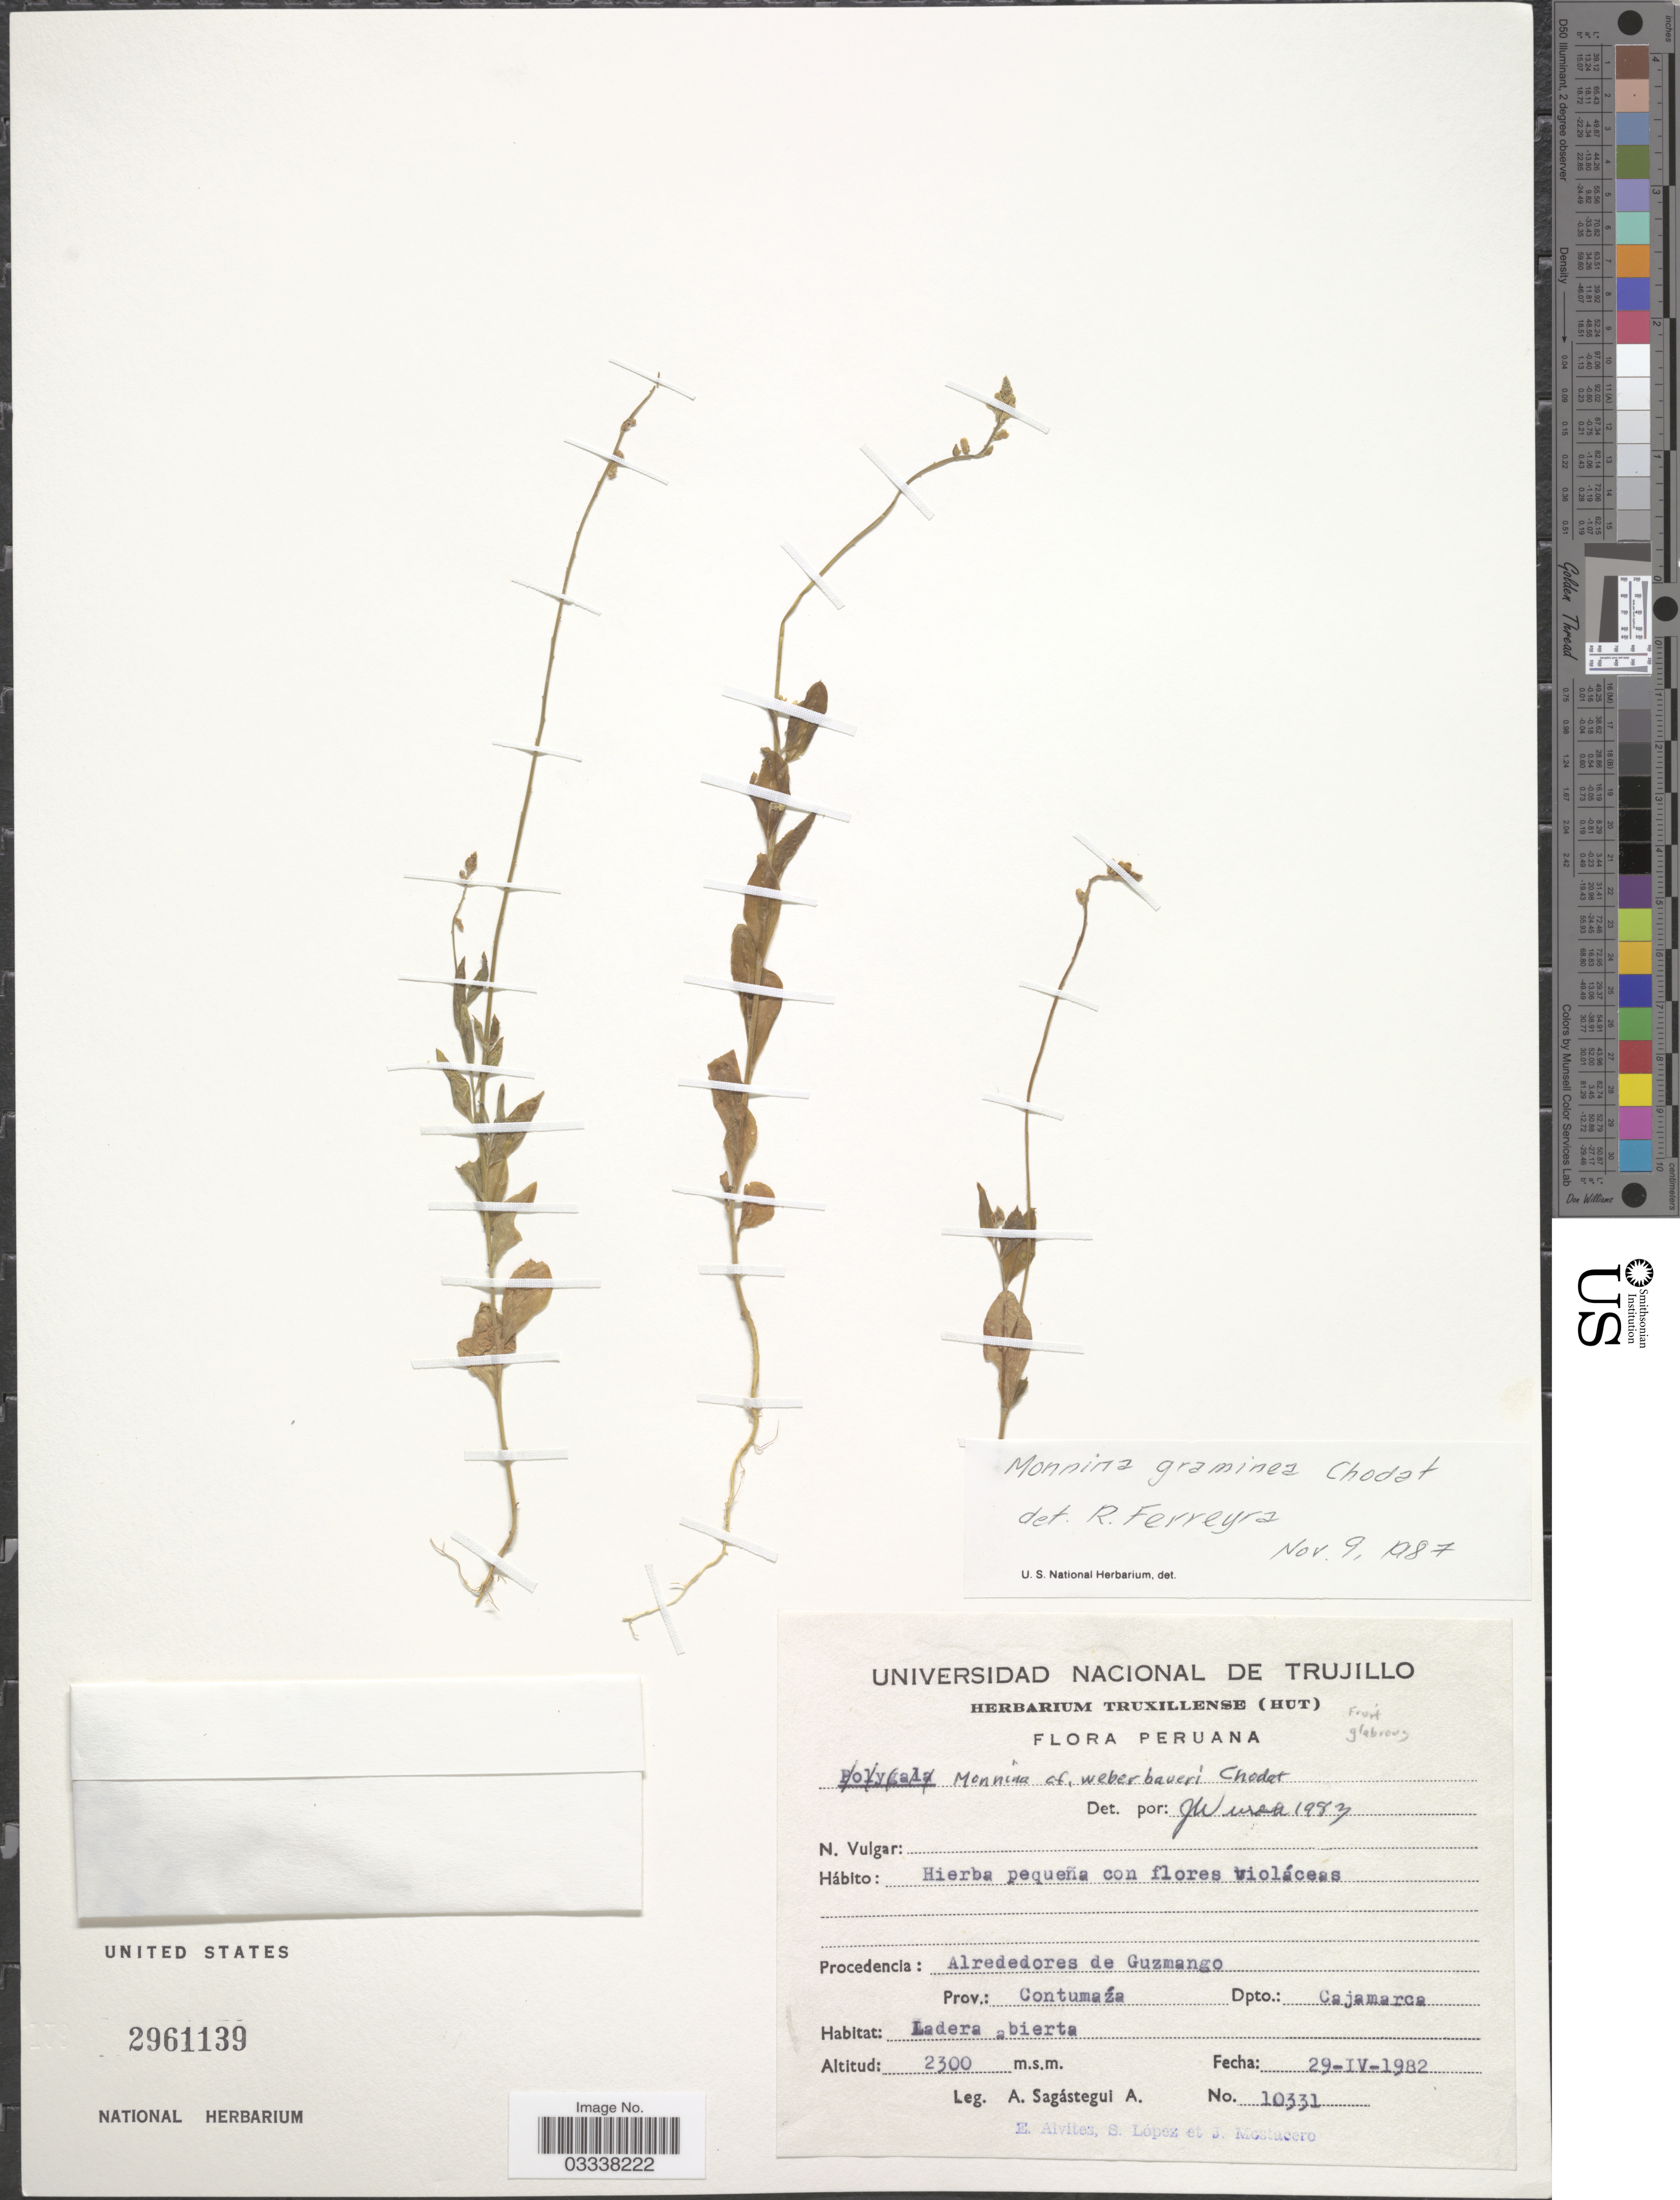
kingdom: Plantae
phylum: Tracheophyta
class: Magnoliopsida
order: Fabales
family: Polygalaceae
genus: Monnina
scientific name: Monnina graminea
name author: Chodat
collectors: A. Sagástegui A., E. Alvites, S. Lopez & J. Mostacero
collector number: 10331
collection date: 1982-04-29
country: Peru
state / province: Cajamarca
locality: Alrededores de Guzmango. Prov.: Contumaza Dpto.: Cajamarca.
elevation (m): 2300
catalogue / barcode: US 2961139